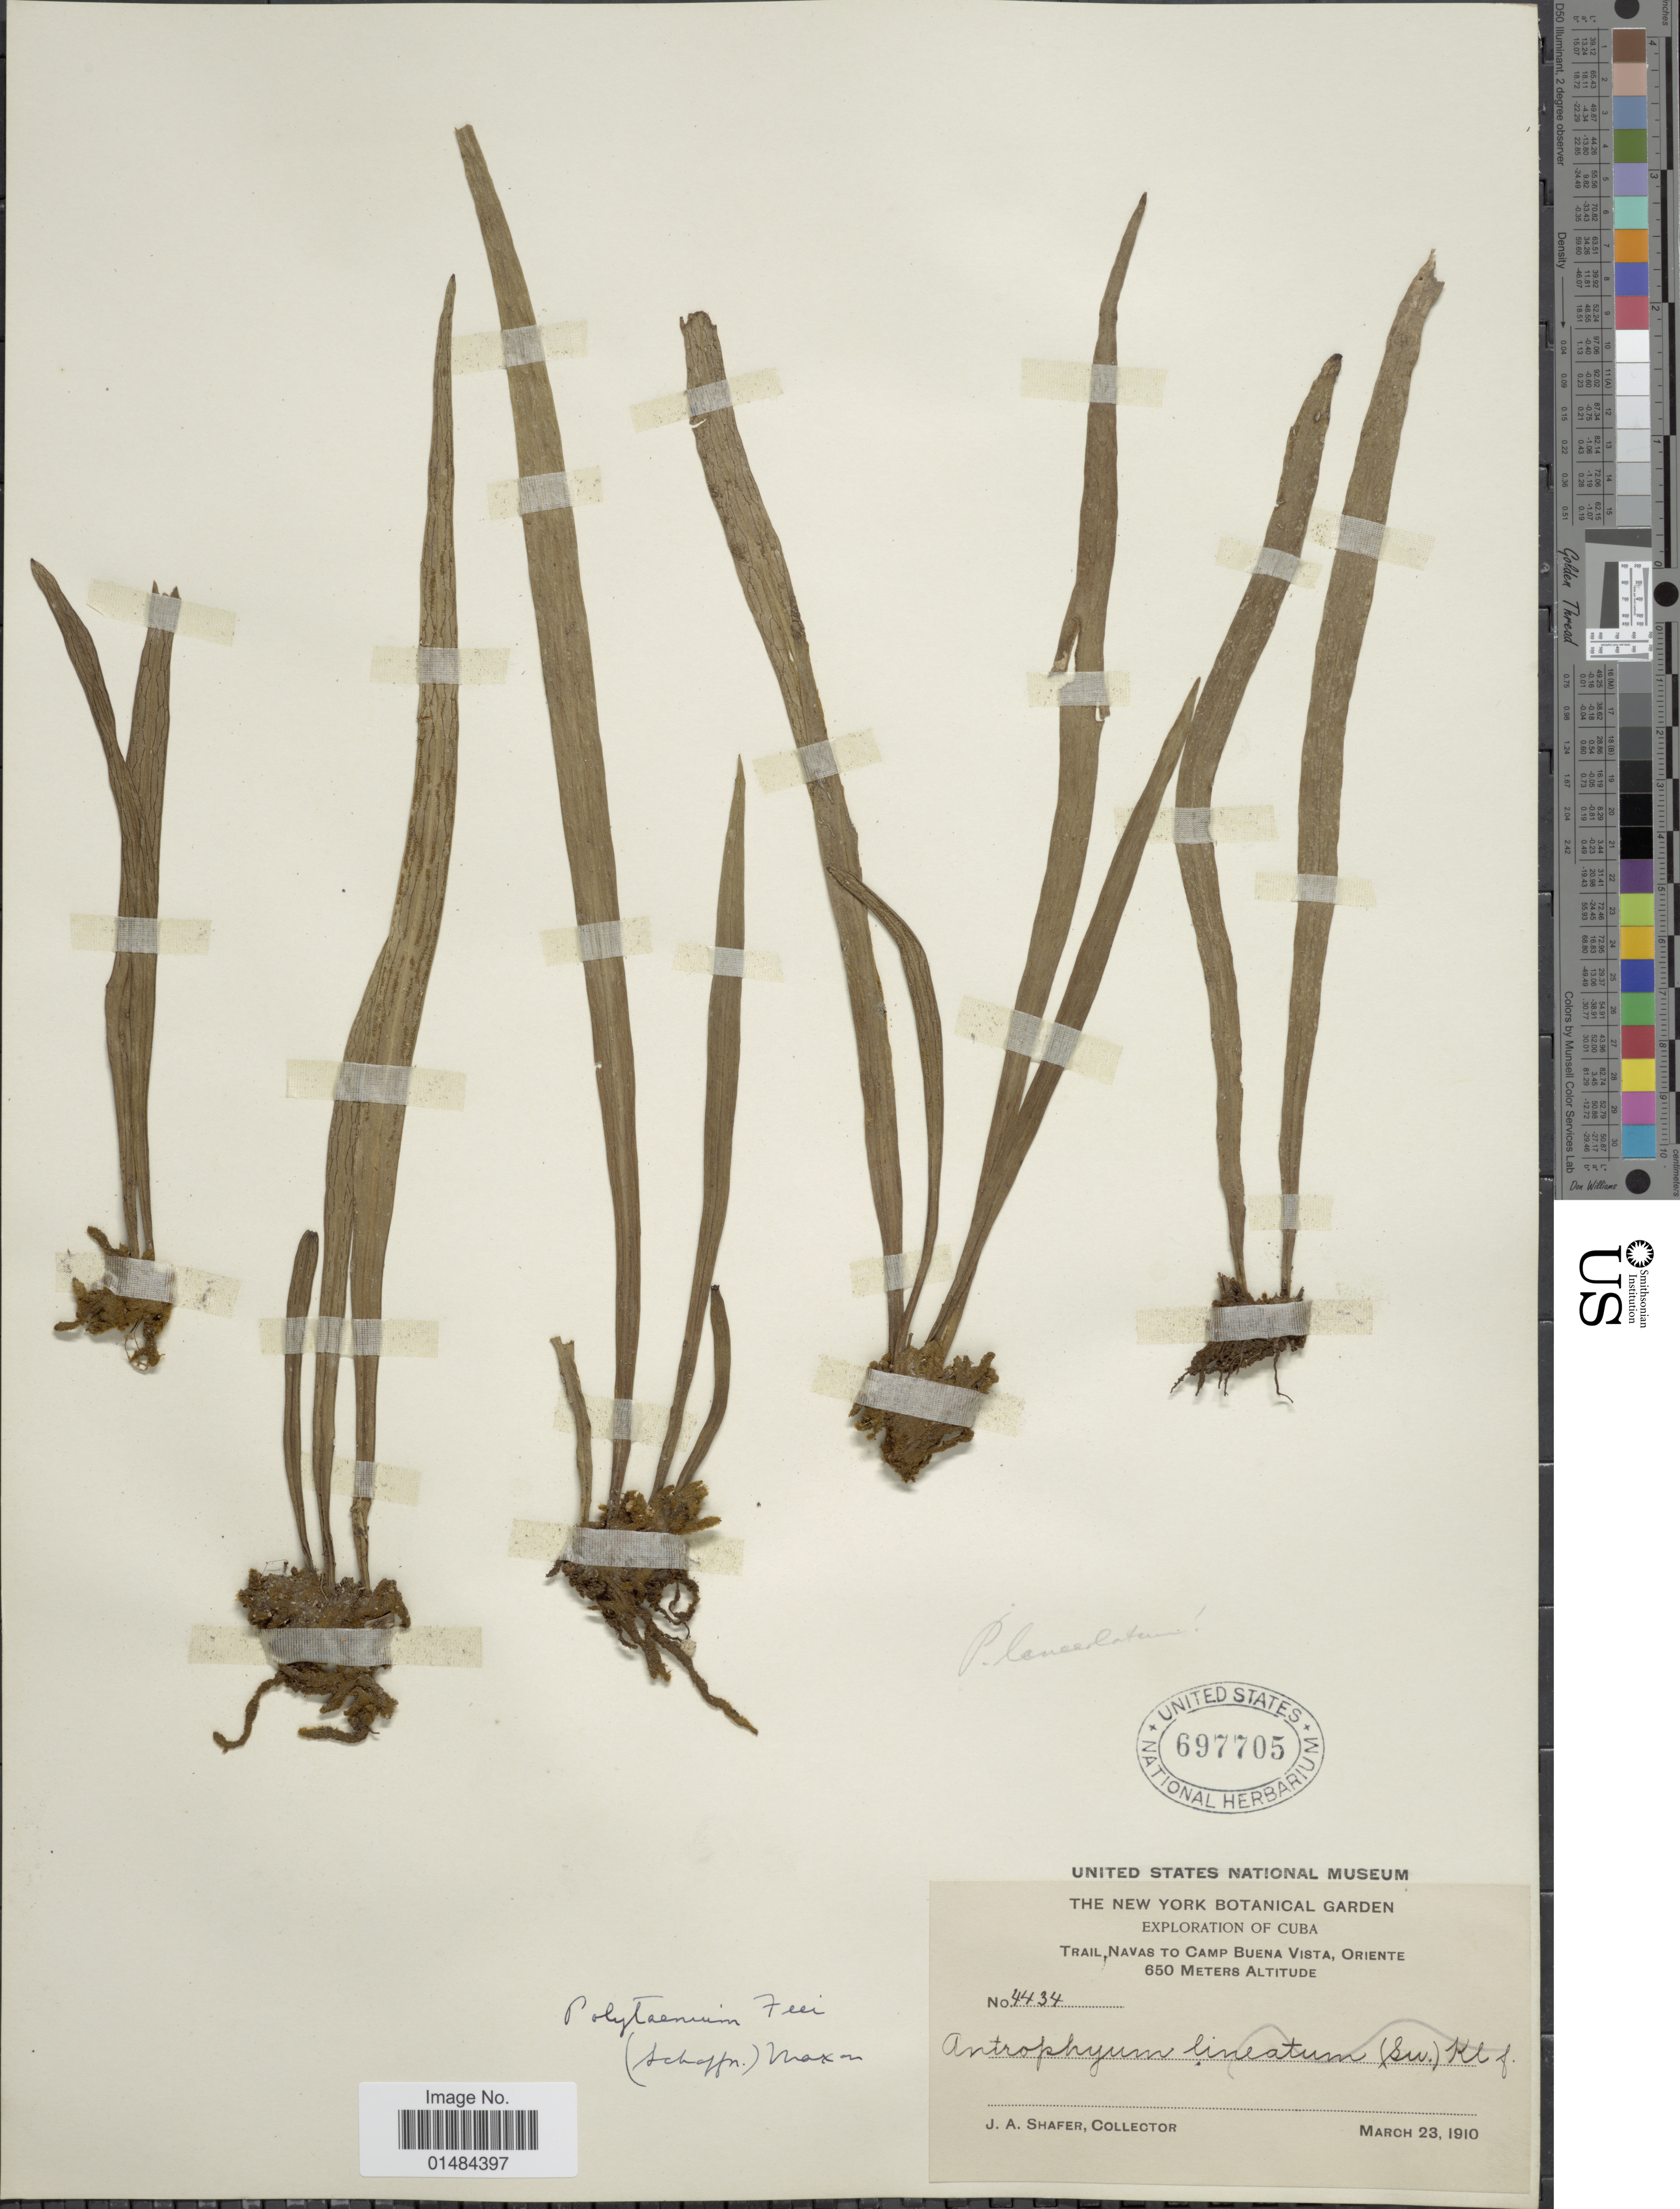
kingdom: Plantae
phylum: Tracheophyta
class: Polypodiopsida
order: Polypodiales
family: Pteridaceae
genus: Polytaenium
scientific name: Polytaenium lanceolatum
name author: (L.) Desv.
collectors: J. A. Shafer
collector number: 4434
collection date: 1910-03-23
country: Cuba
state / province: Oriente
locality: Cuba, trail Navas to Camp Buena Vista, Oriente.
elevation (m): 650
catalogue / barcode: US 697705